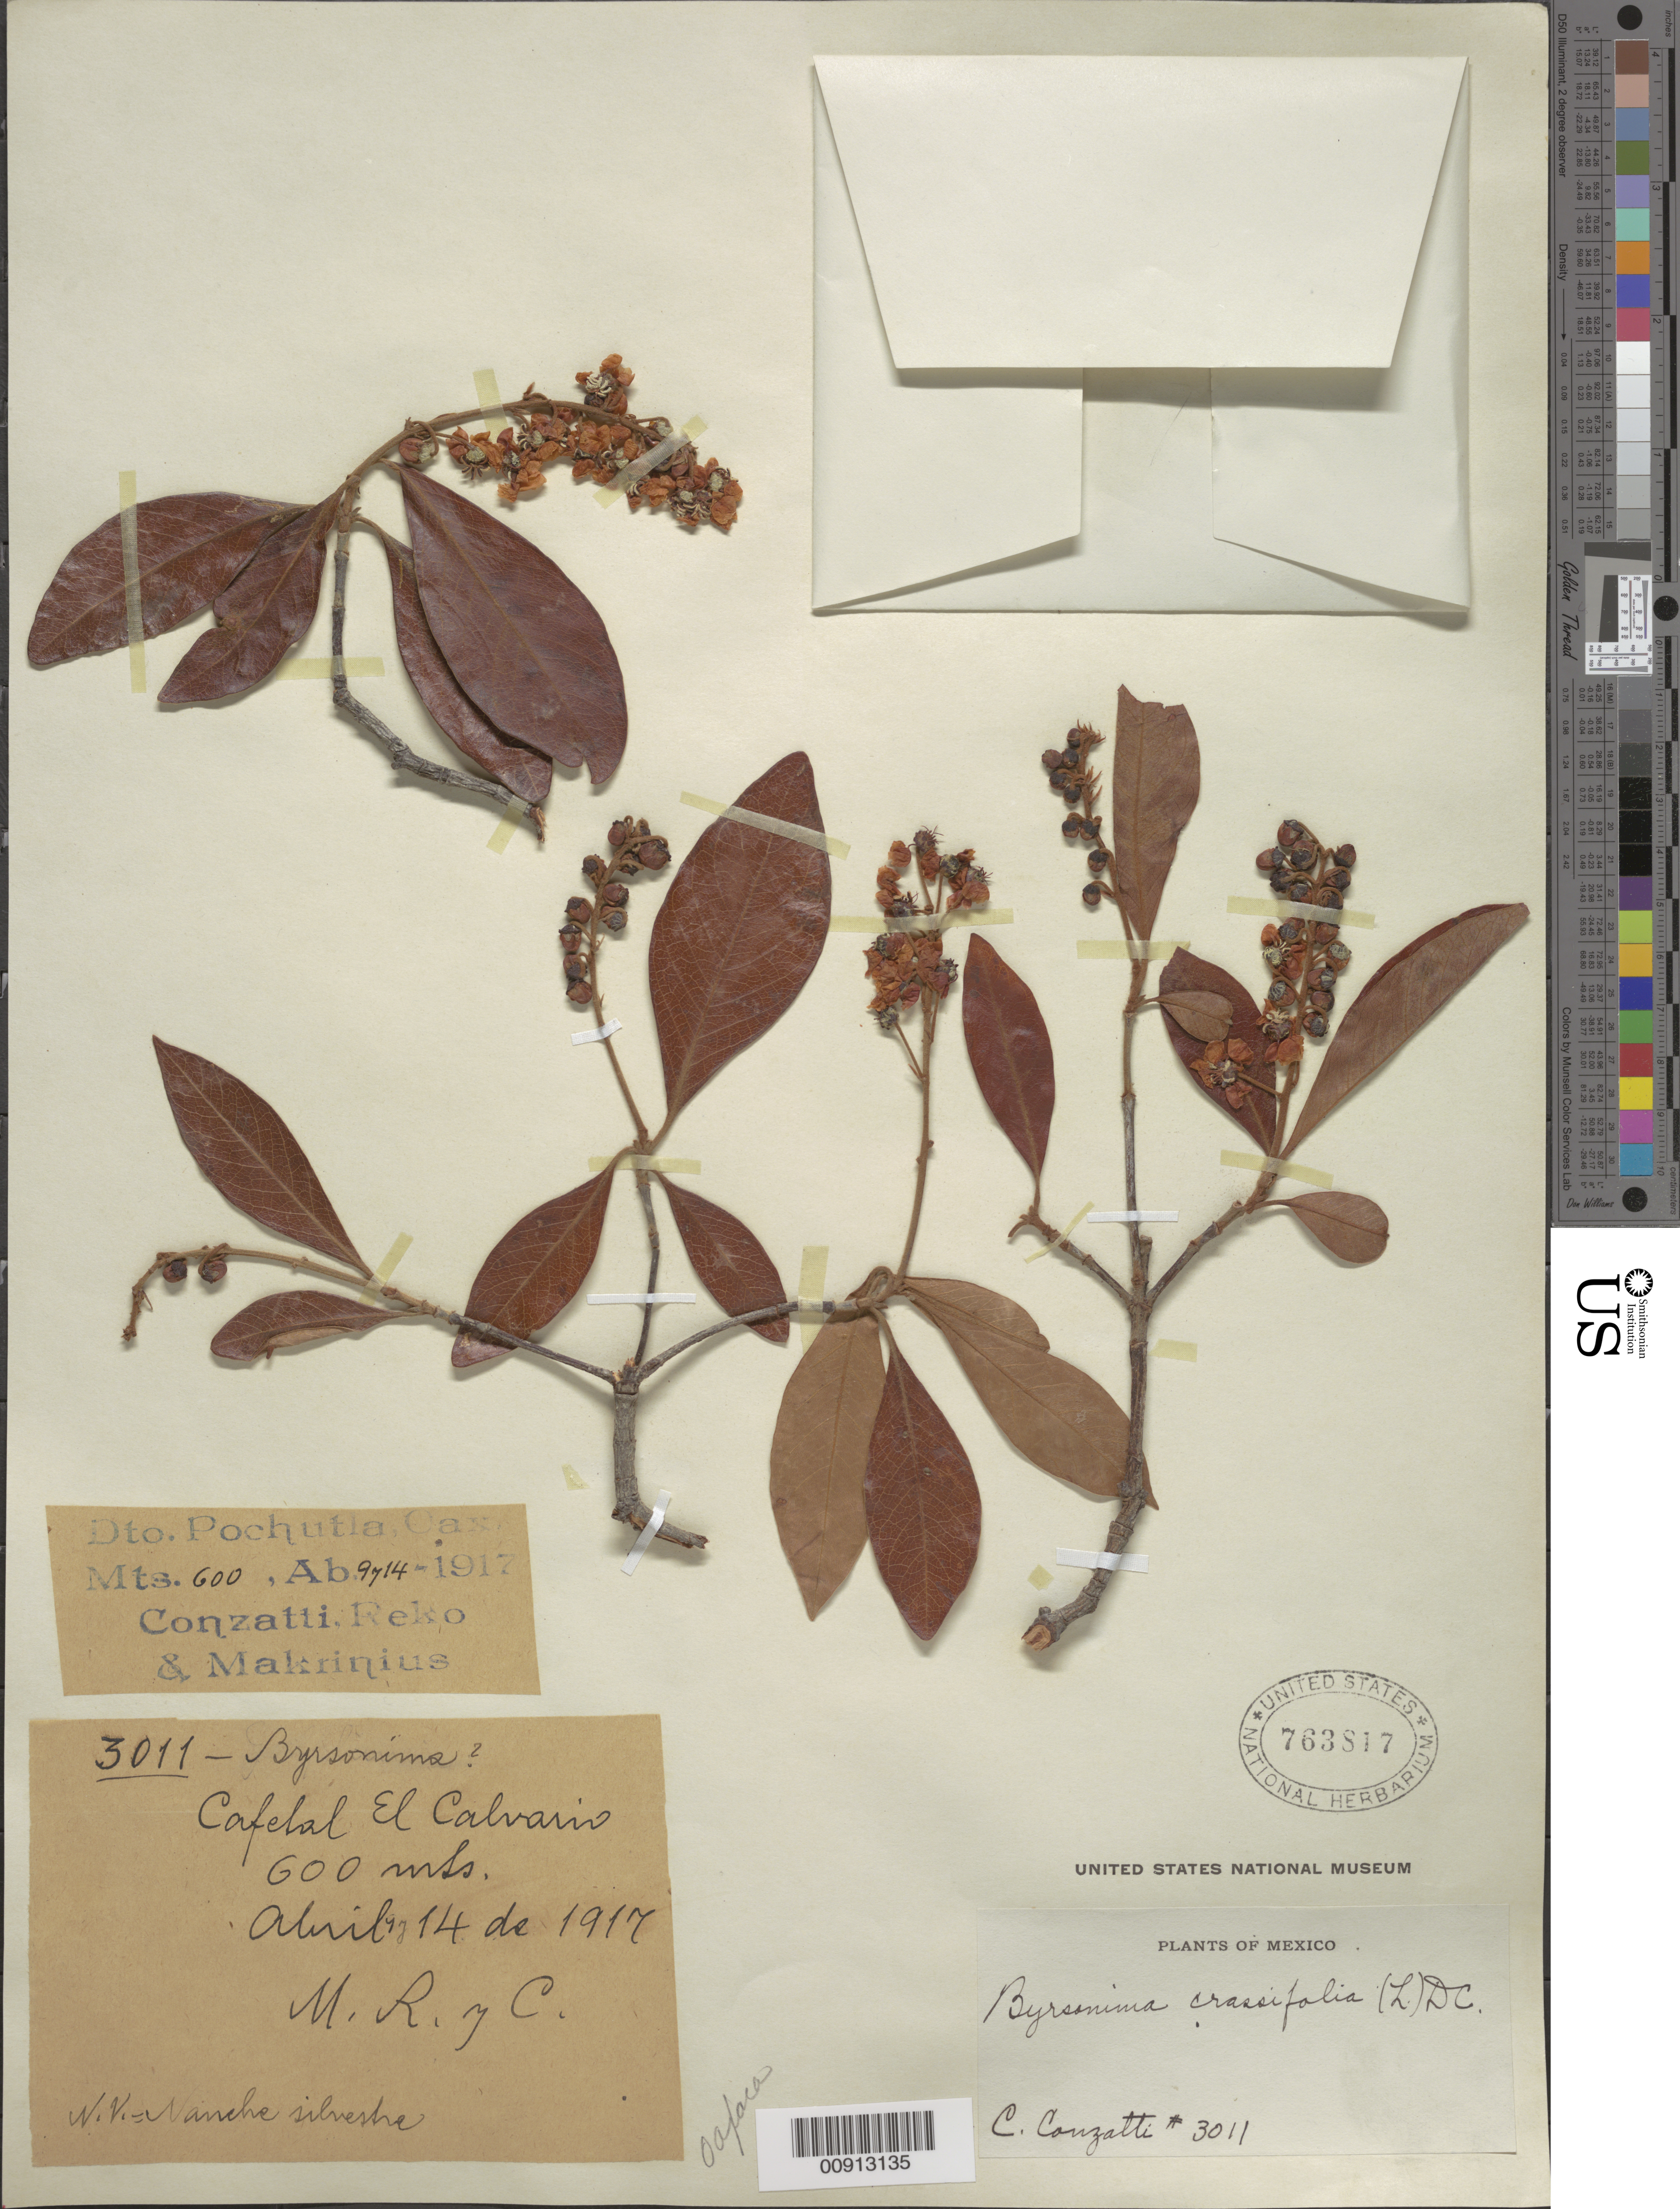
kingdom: Plantae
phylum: Tracheophyta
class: Magnoliopsida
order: Malpighiales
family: Malpighiaceae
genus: Byrsonima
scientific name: Byrsonima crassifolia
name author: (L.) Kunth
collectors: C. Conzatti, B. P. Reko & -. Makrinius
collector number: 3011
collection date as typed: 09 Apr 1917 to 14 Apr 1917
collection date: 1917-04-09/1917-04-14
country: Mexico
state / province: Oaxaca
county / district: Pochutla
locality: Dto. Pochutla, Oaxaca. Cafetal El Calvario.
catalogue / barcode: US 763817